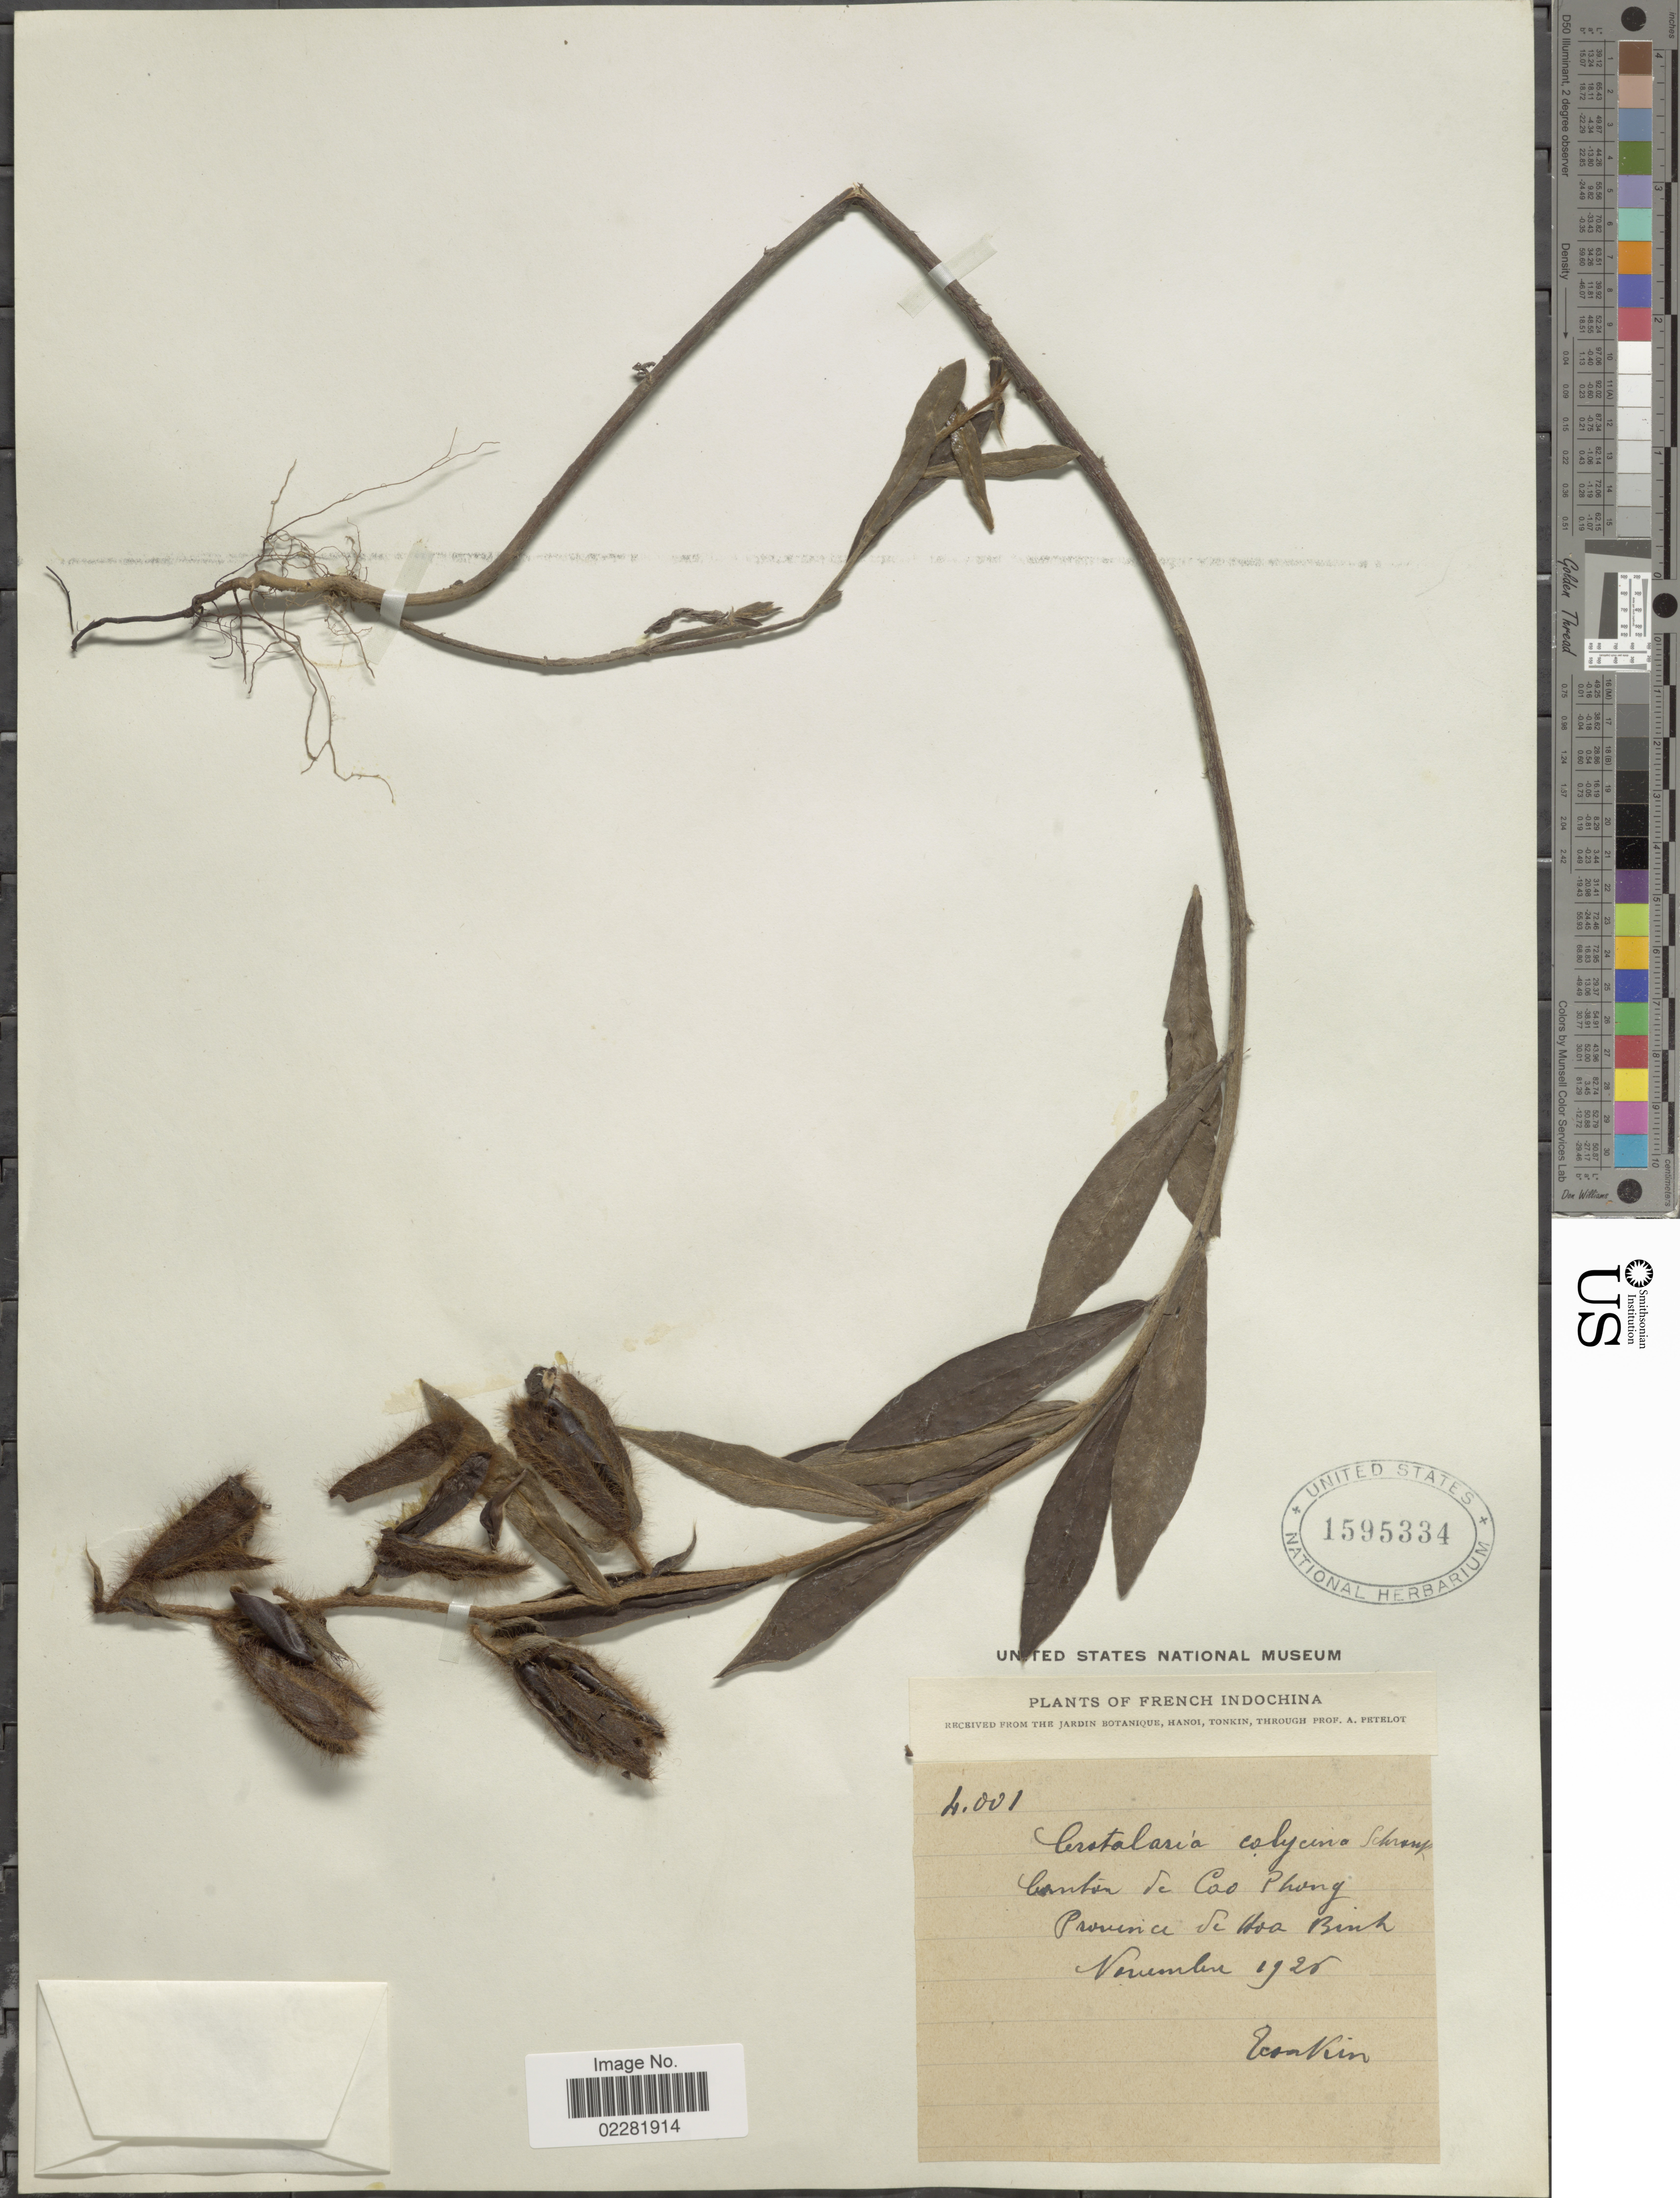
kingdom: Plantae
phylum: Tracheophyta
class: Magnoliopsida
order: Fabales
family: Fabaceae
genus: Crotalaria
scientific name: Crotalaria calycina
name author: Schrank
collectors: A. Petelot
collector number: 4001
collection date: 1926-11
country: Vietnam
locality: Tonkin. Canton Se Cao Phoeng. Province Se Moa Binh [interpreted]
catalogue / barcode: US 1595334